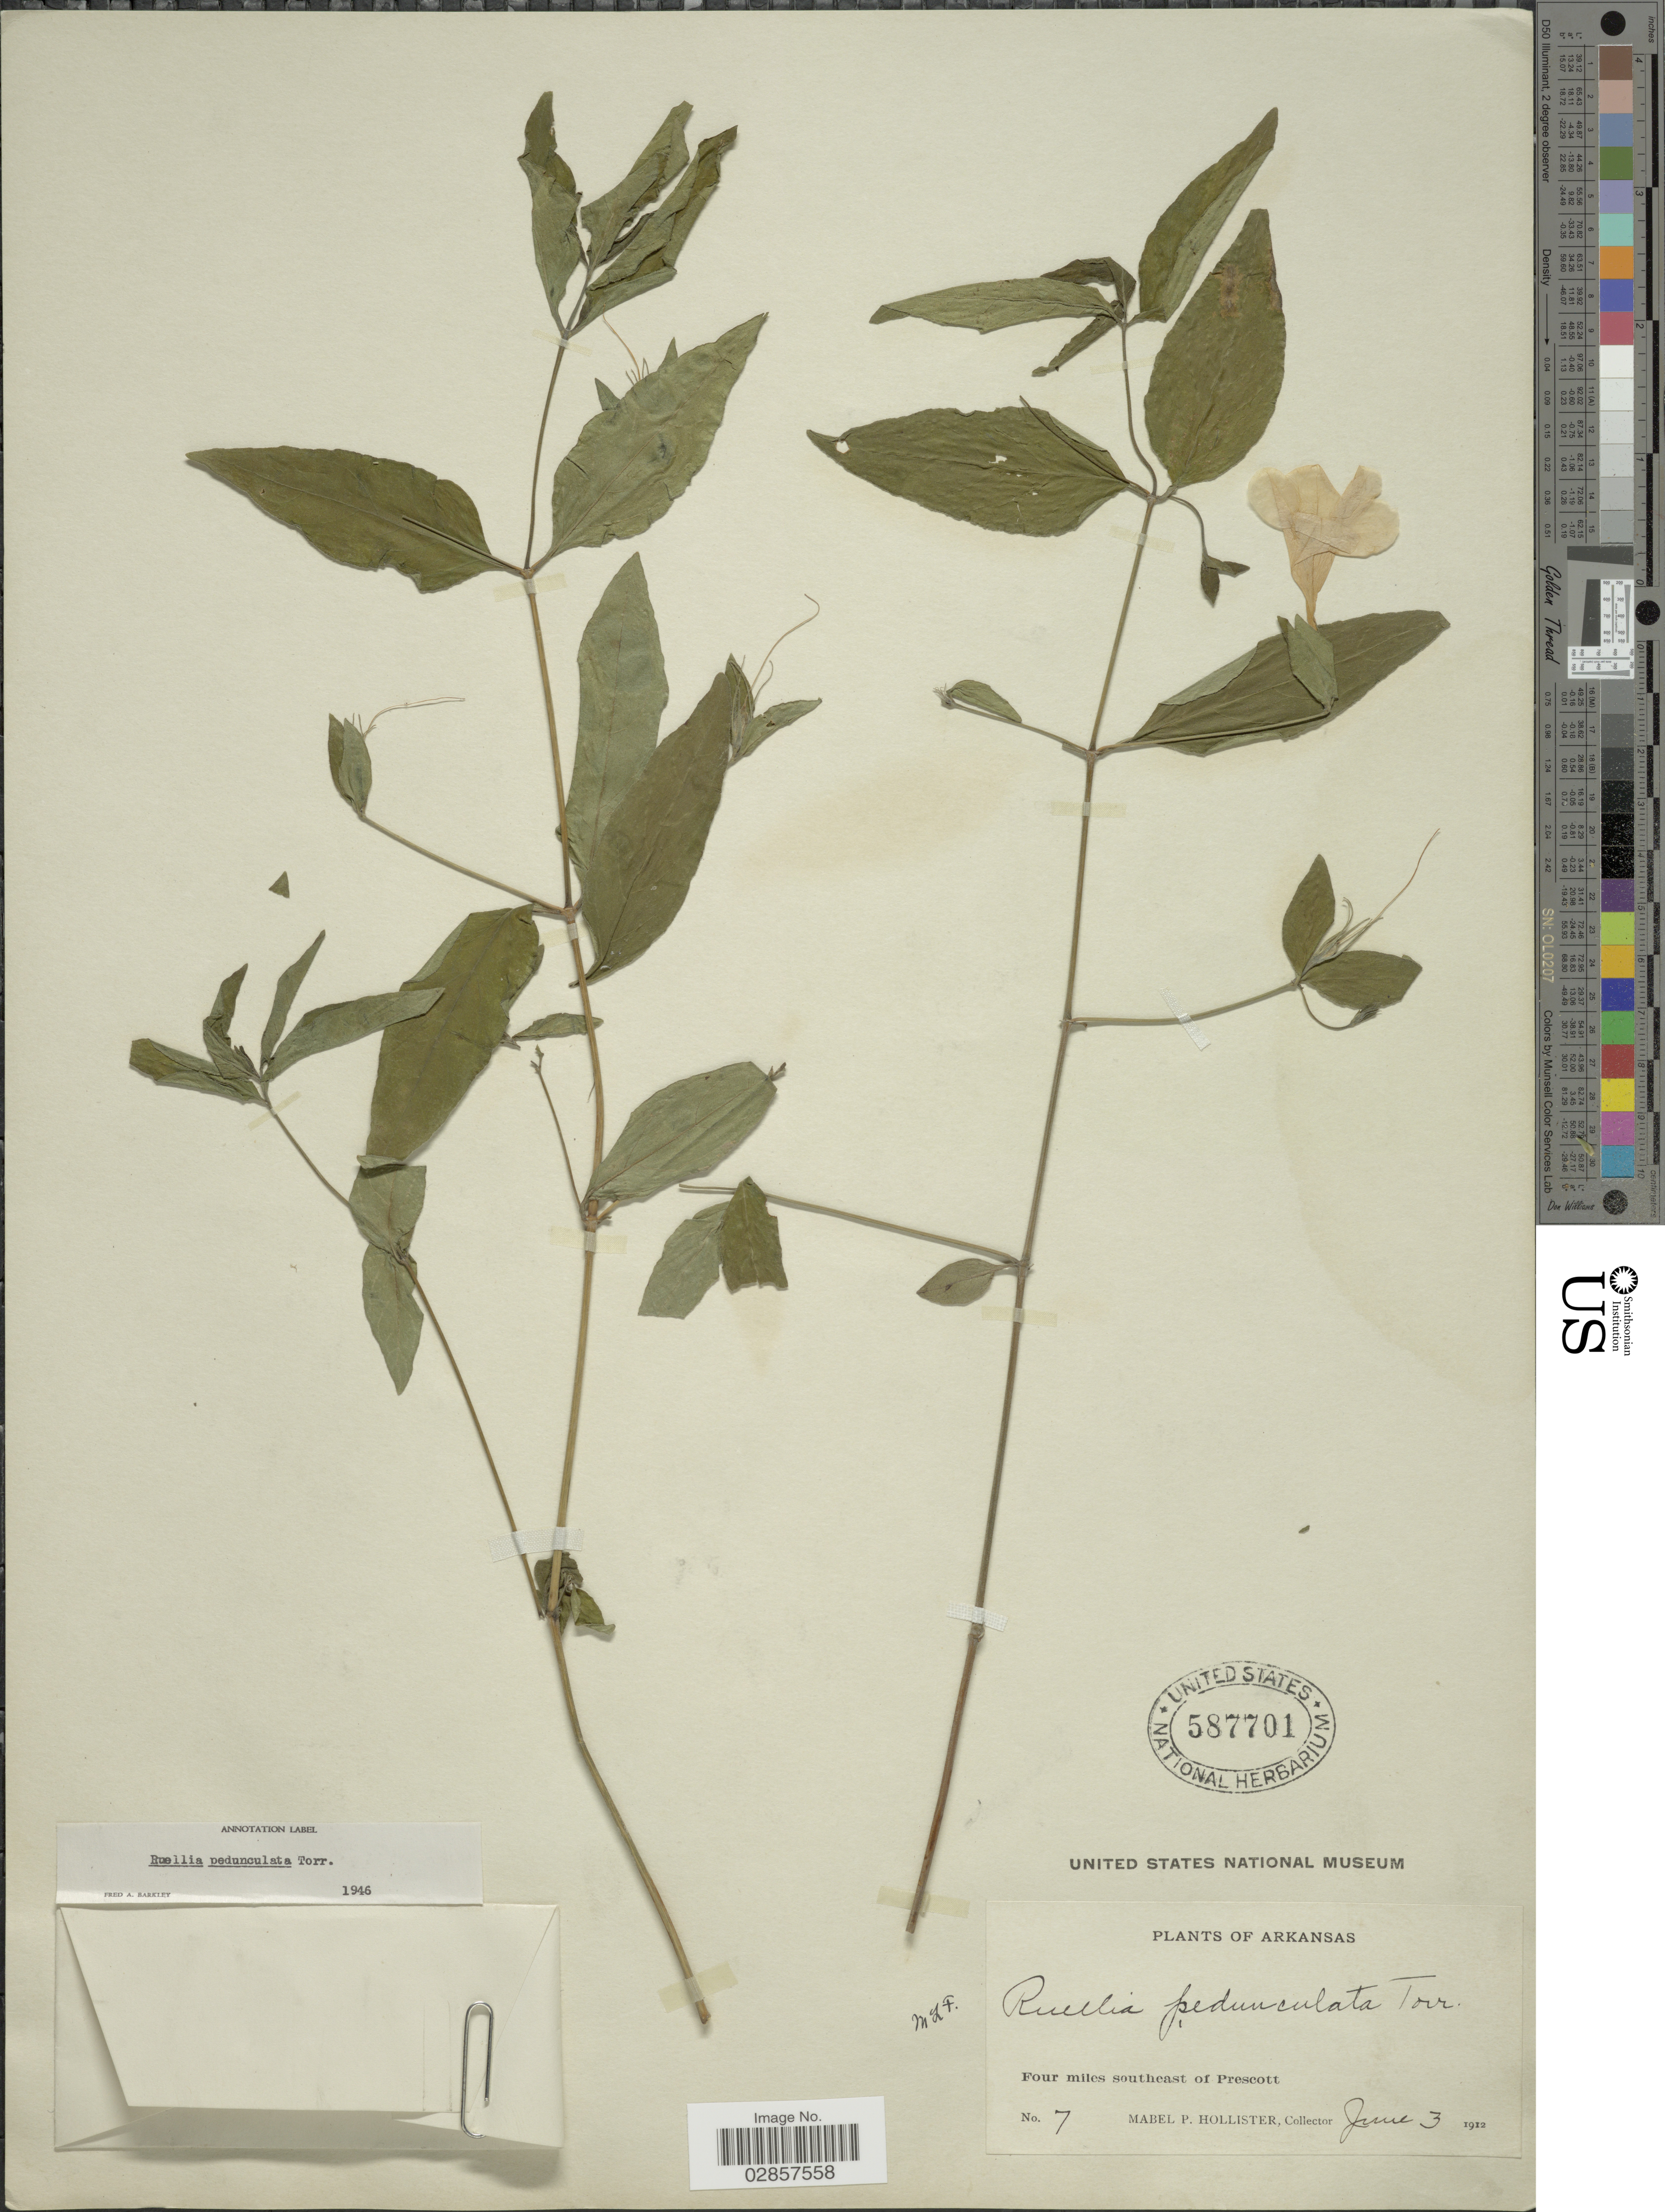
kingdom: Plantae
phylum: Tracheophyta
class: Magnoliopsida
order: Lamiales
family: Acanthaceae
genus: Ruellia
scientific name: Ruellia pedunculata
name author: Torr. ex A. Gray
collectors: M. Hollister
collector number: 7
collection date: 1912-06-03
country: United States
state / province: Arkansas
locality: Four miles southeast of Prescott.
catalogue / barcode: US 587701